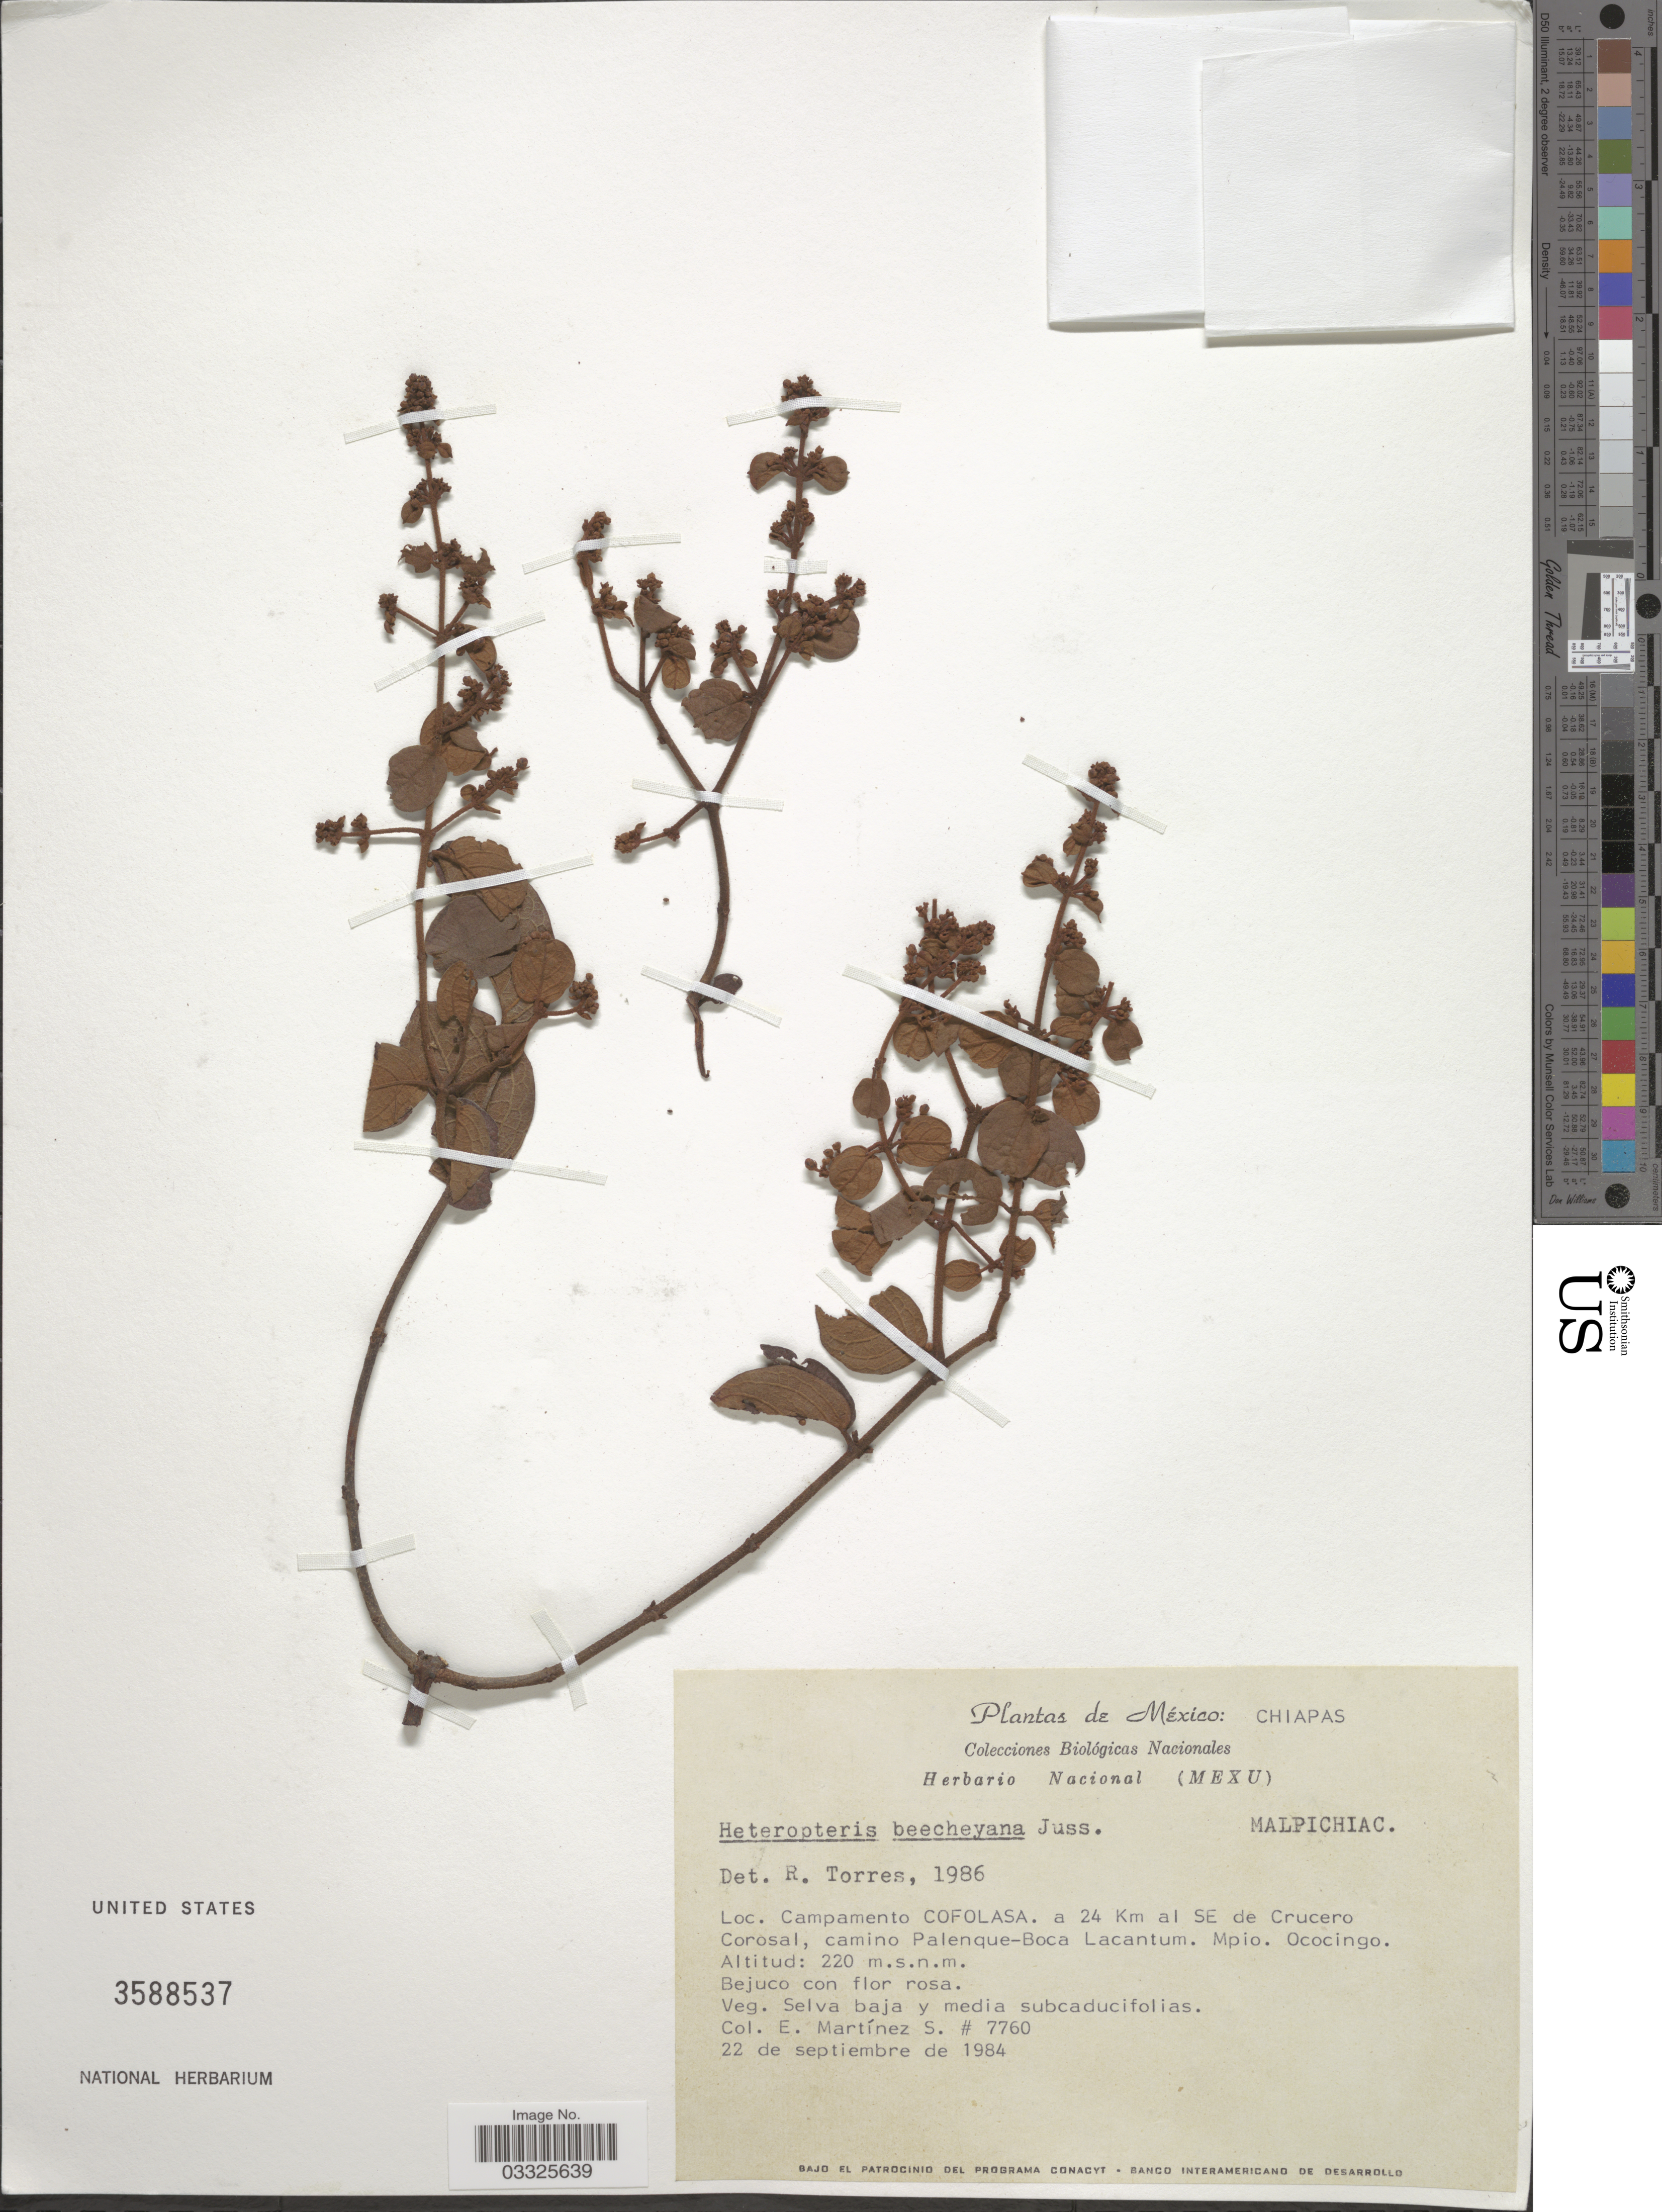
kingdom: Plantae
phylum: Tracheophyta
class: Magnoliopsida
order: Malpighiales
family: Malpighiaceae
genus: Heteropterys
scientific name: Heteropterys brachiata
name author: (L.) DC.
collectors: E. M. Martínez S.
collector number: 7760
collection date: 1984-09-22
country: Mexico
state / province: Chiapas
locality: Campamento COFOLASA. a 24 Km al SE de Crucero Corosal, camino Palenque-Boca Lacantum. Mpio. Ococingo.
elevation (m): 220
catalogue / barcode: US 3588537